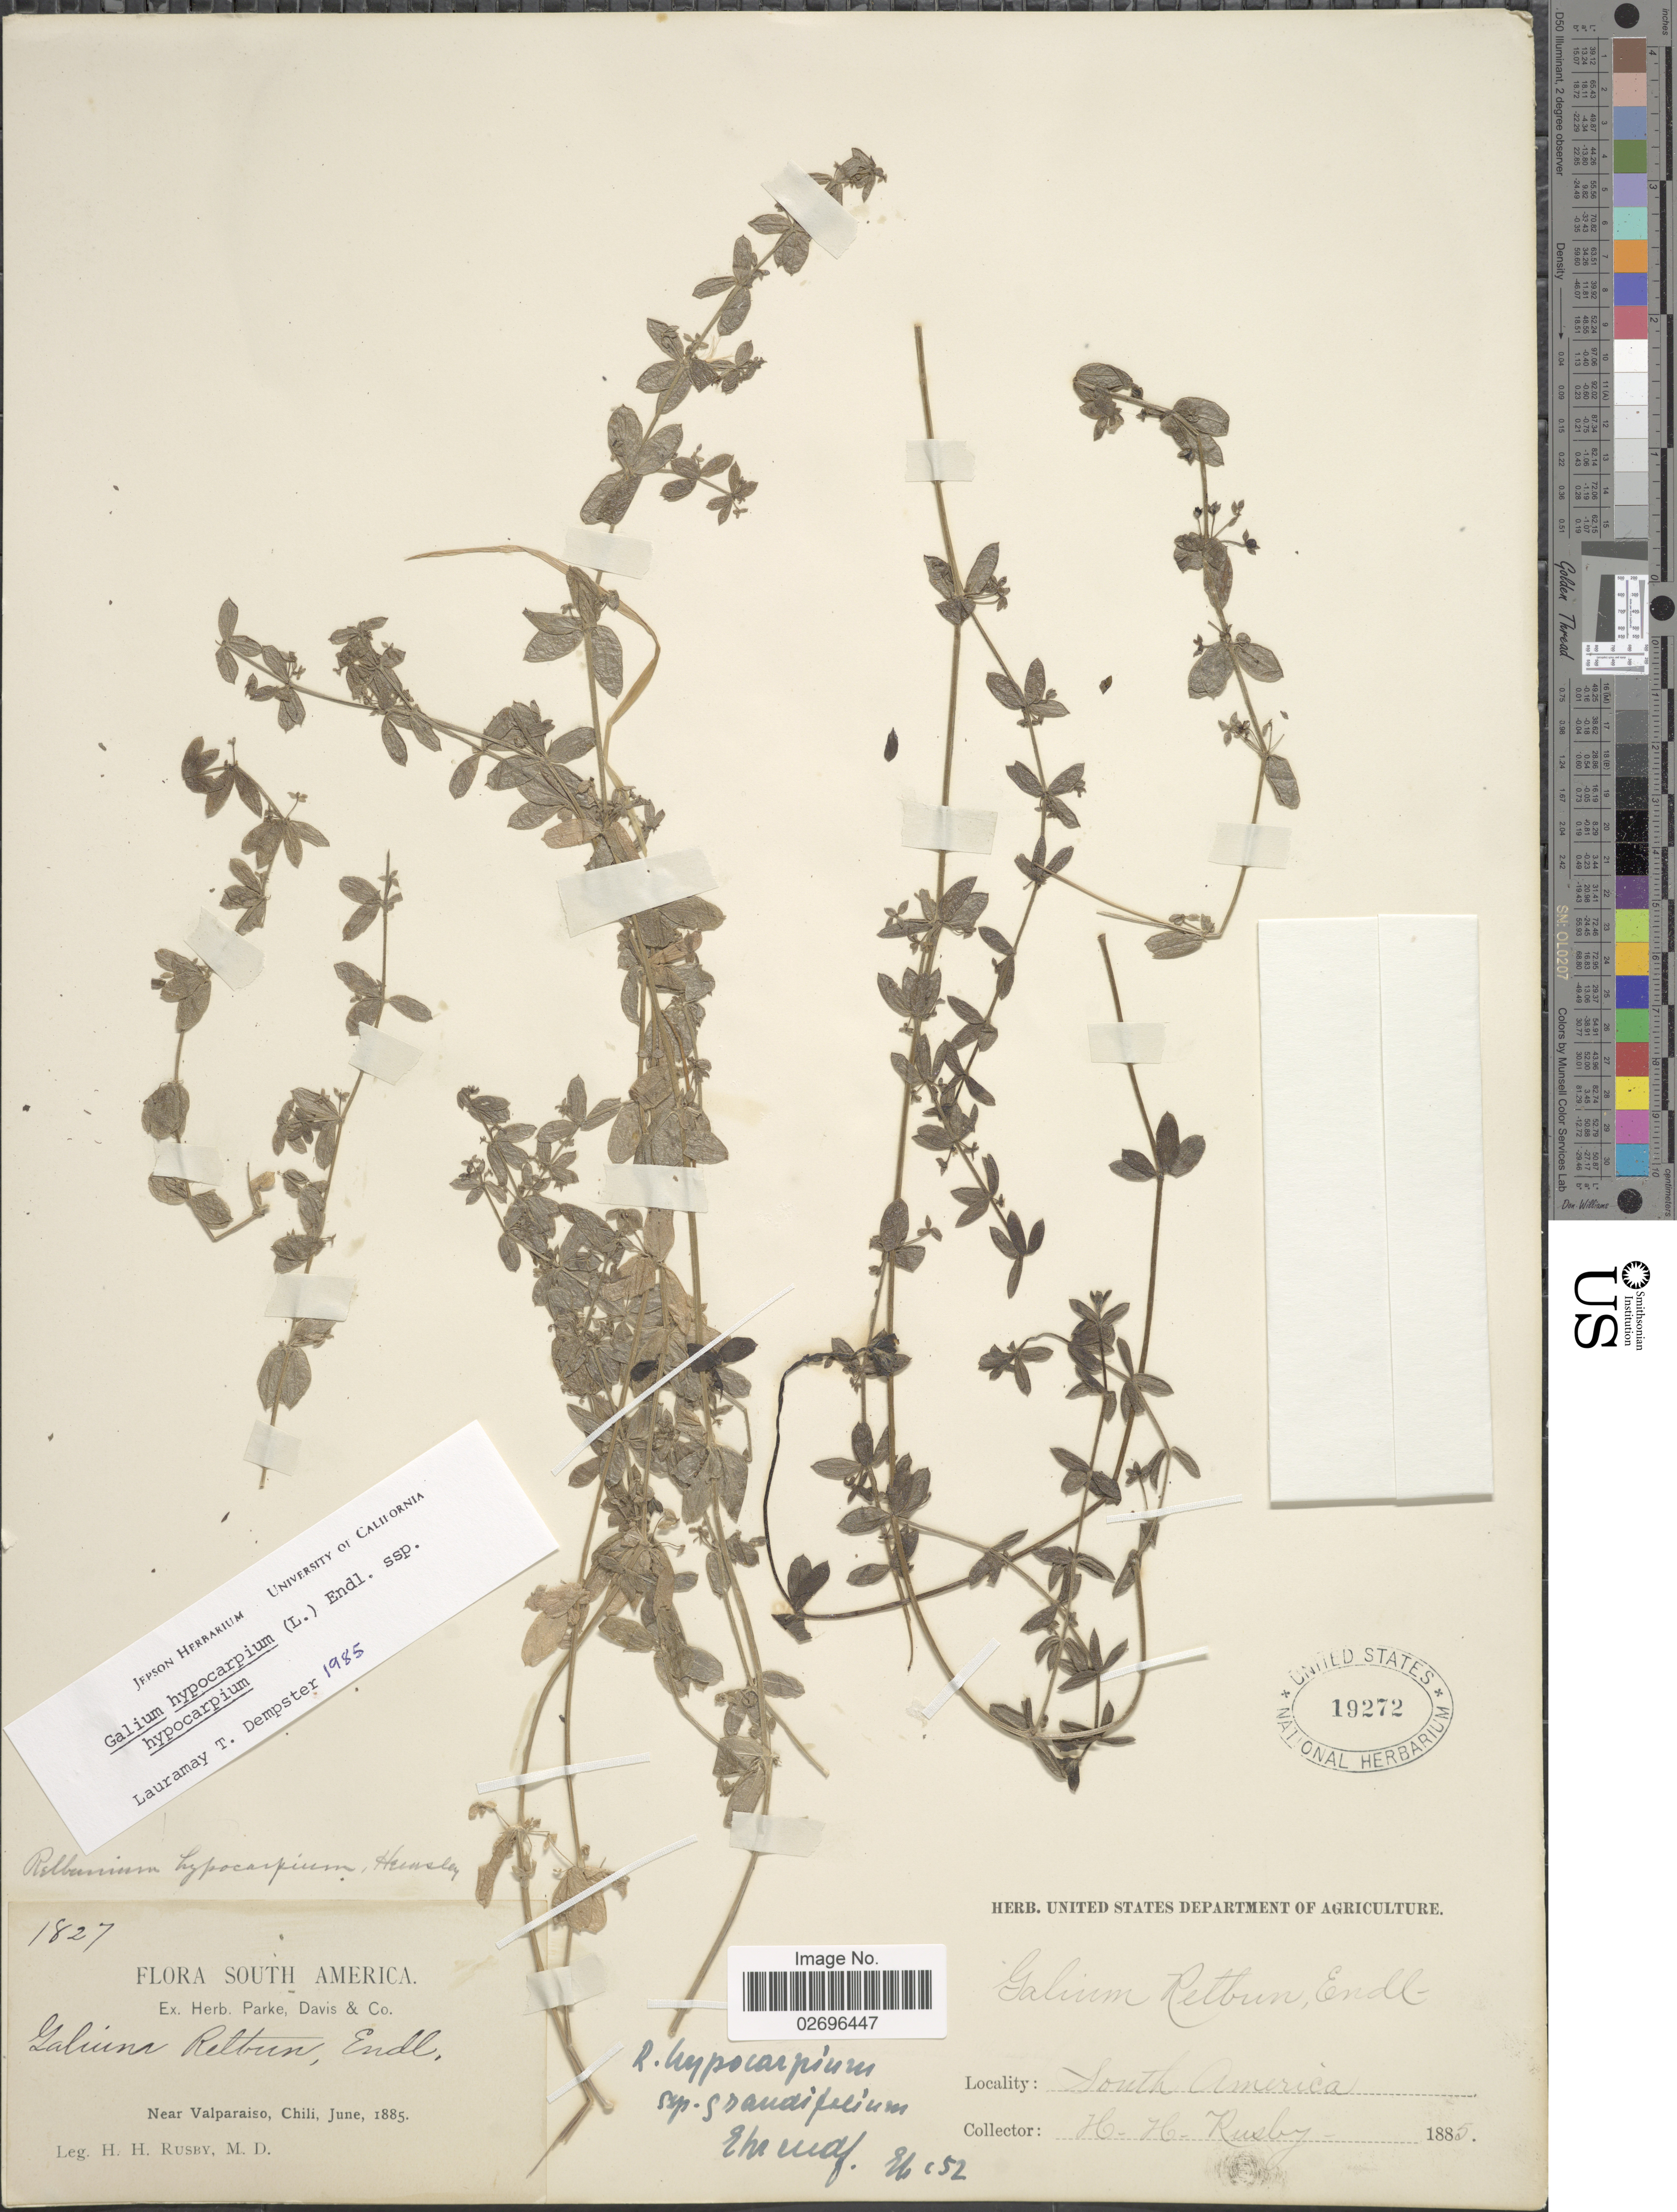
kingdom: Plantae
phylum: Tracheophyta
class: Magnoliopsida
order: Gentianales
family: Rubiaceae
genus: Galium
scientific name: Galium hypocarpium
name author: (L.) Endl. ex Griseb.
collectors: H. H. Rusby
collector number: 1827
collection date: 1885-06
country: Chile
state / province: Valparaíso (V)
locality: Near Valparaiso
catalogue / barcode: US 19272